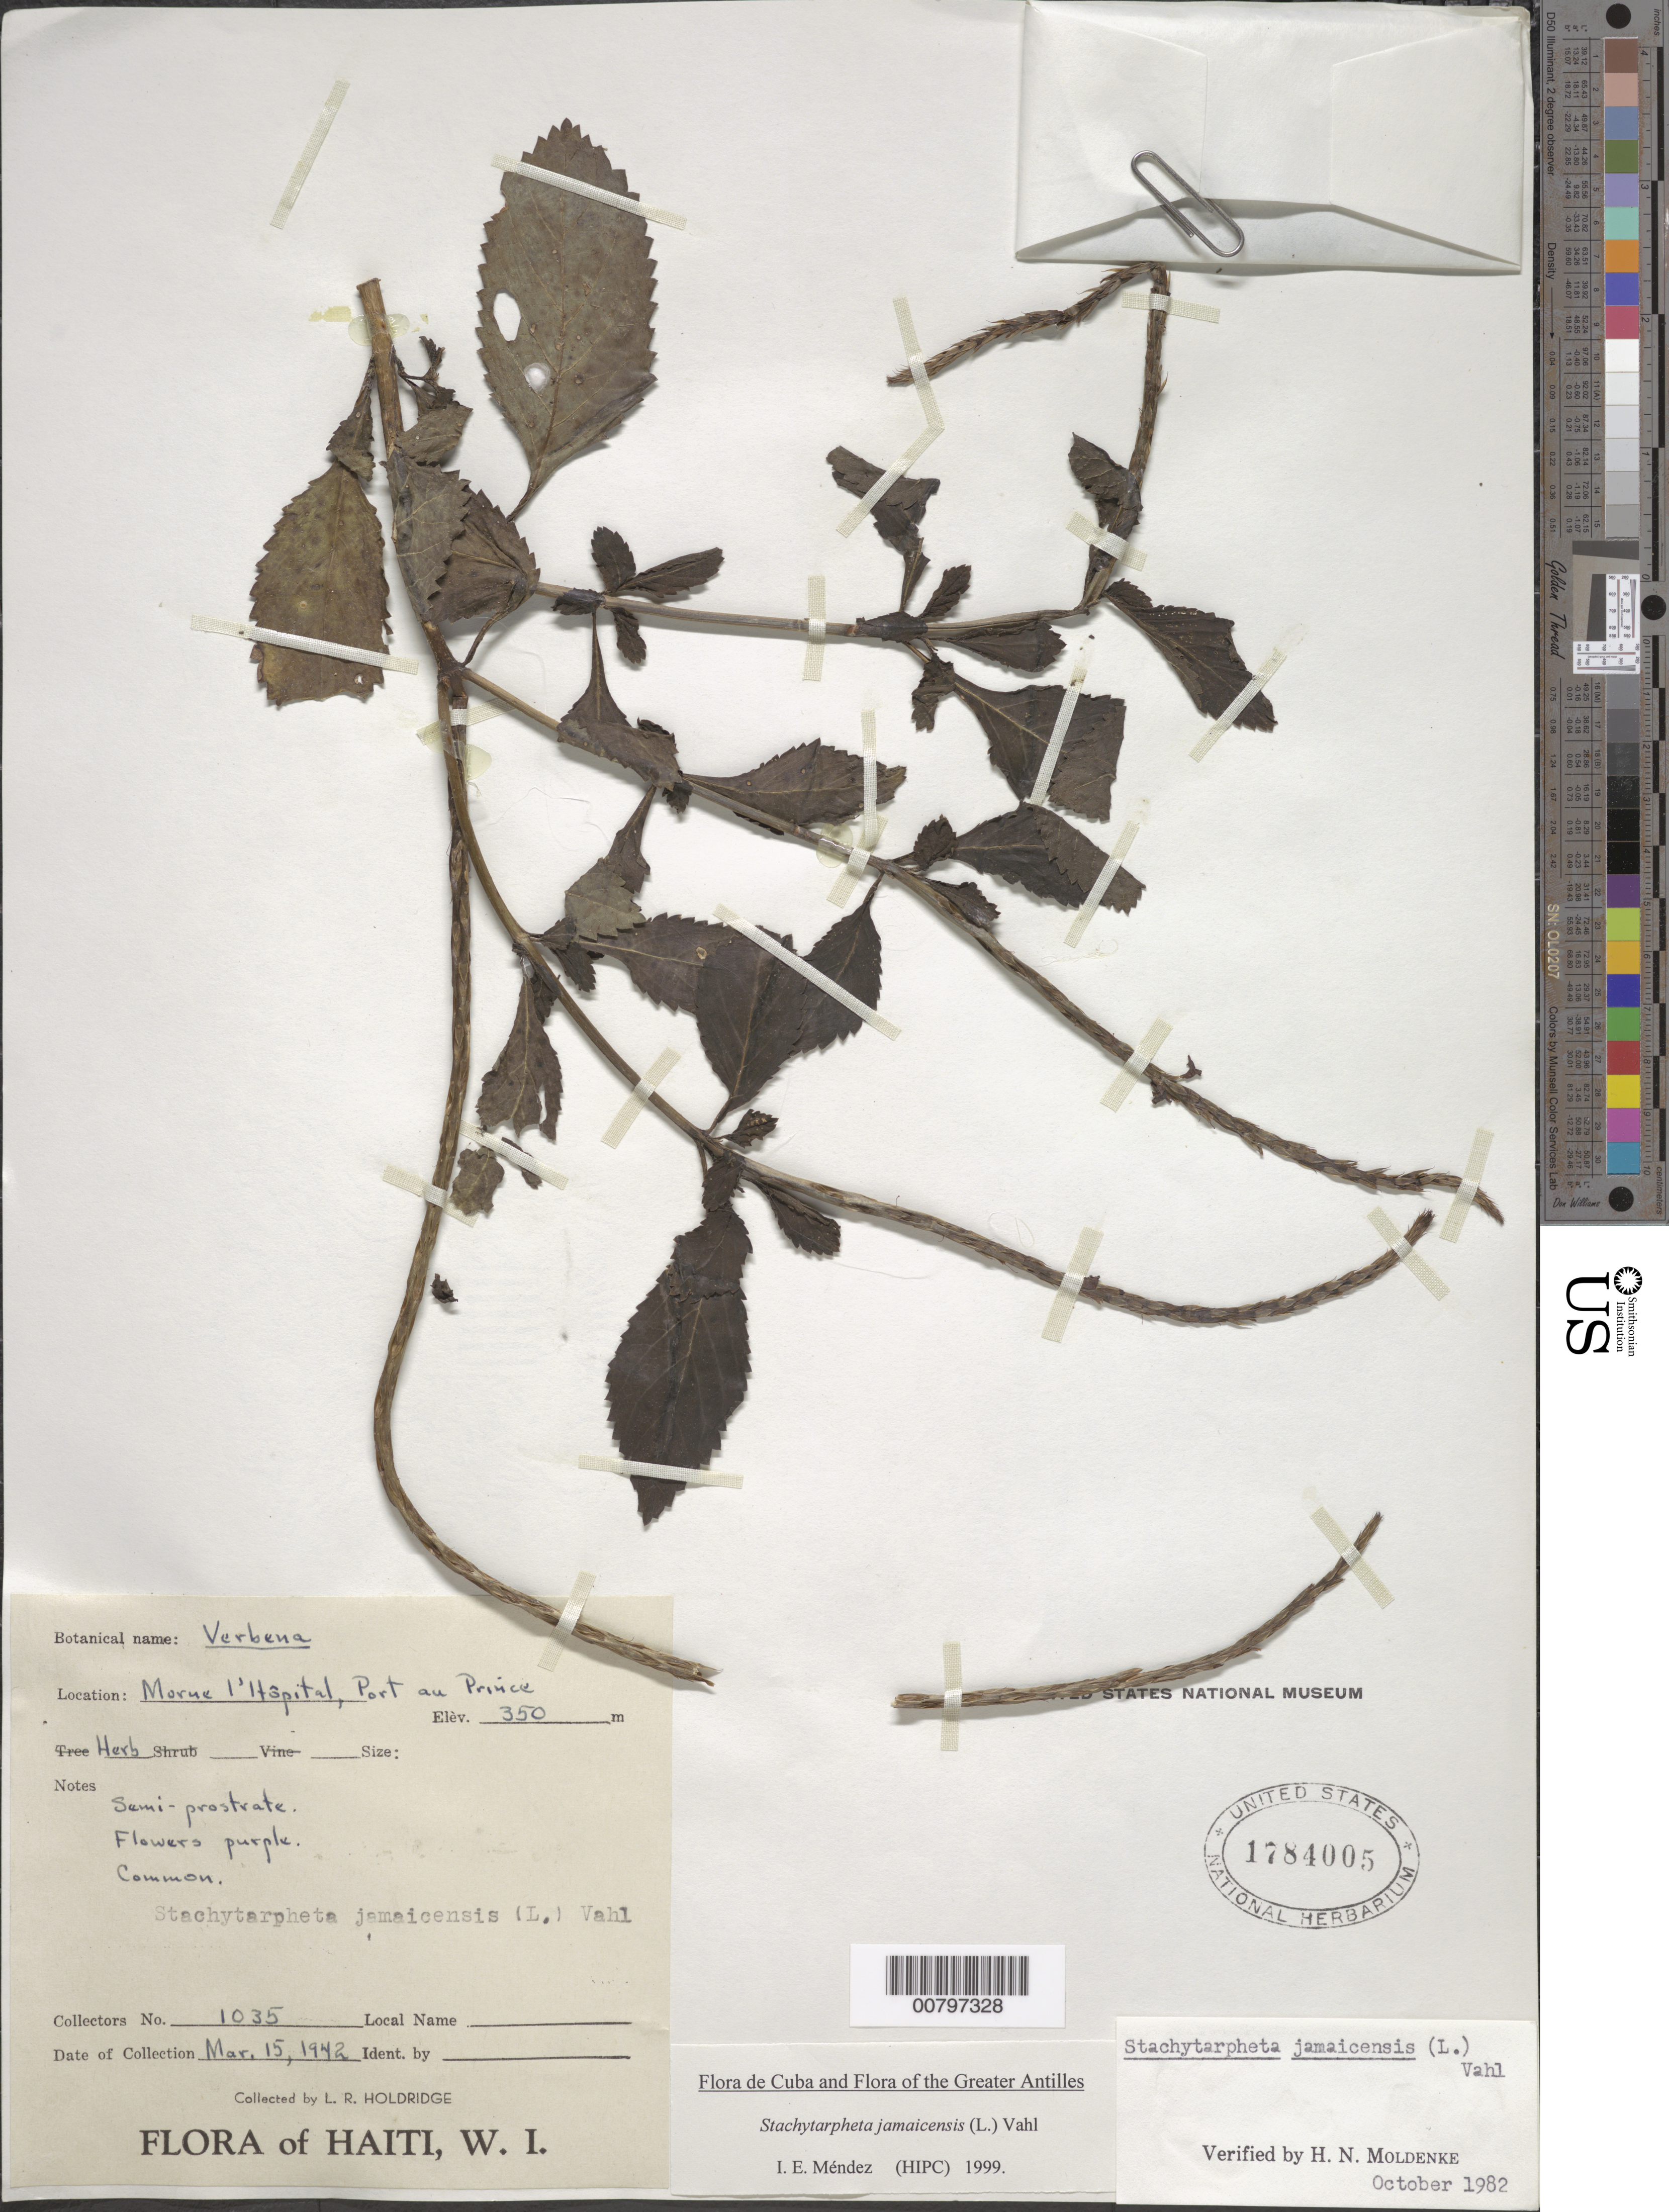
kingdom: Plantae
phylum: Tracheophyta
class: Magnoliopsida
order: Lamiales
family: Verbenaceae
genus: Stachytarpheta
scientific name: Stachytarpheta jamaicensis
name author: (L.) Vahl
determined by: Méndez, Isidro E., (HIPC)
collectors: L. Holdridge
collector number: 1035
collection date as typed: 15 Mar 1942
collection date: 1942-03-15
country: Haiti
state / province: Ouest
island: Hispaniola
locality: Morne l'Hôpital, Port-au-Prince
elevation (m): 350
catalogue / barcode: US 1784005